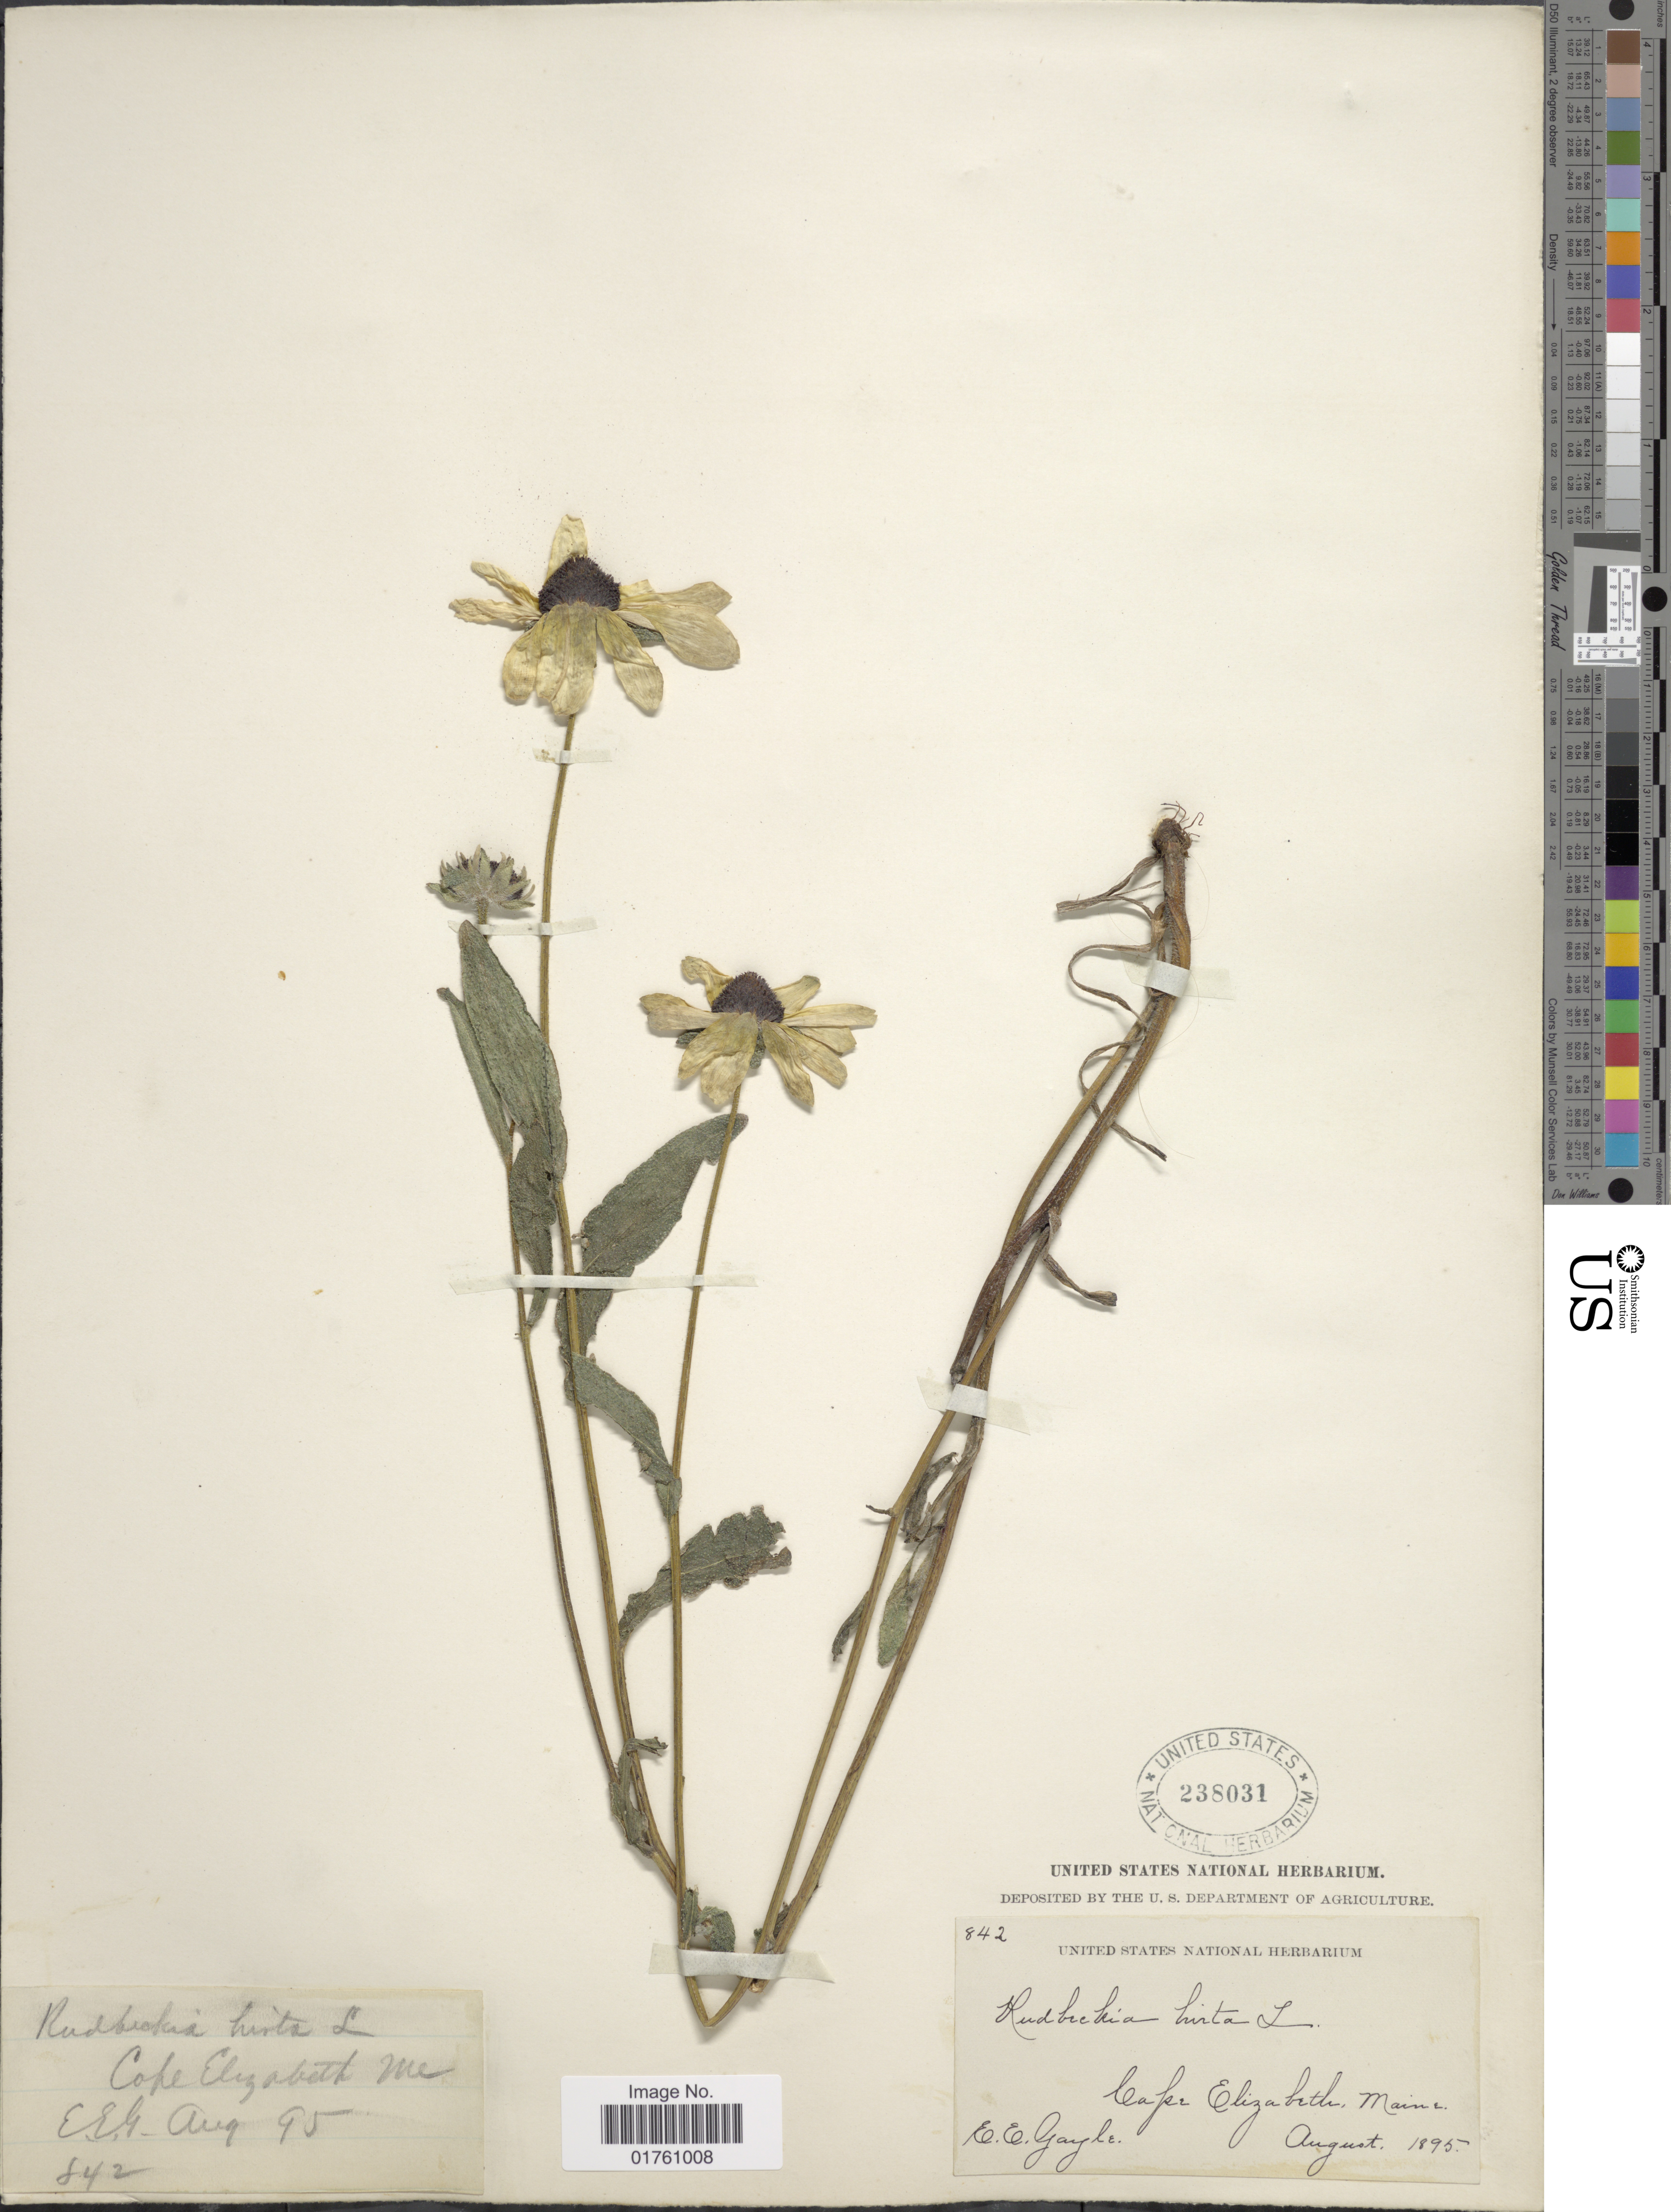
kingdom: Plantae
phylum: Tracheophyta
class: Magnoliopsida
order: Asterales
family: Asteraceae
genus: Rudbeckia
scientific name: Rudbeckia hirta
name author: L.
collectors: E. Gayle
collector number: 842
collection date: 1895-08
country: United States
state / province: Maine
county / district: Cumberland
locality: Cape Elizabeth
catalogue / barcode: US 238031